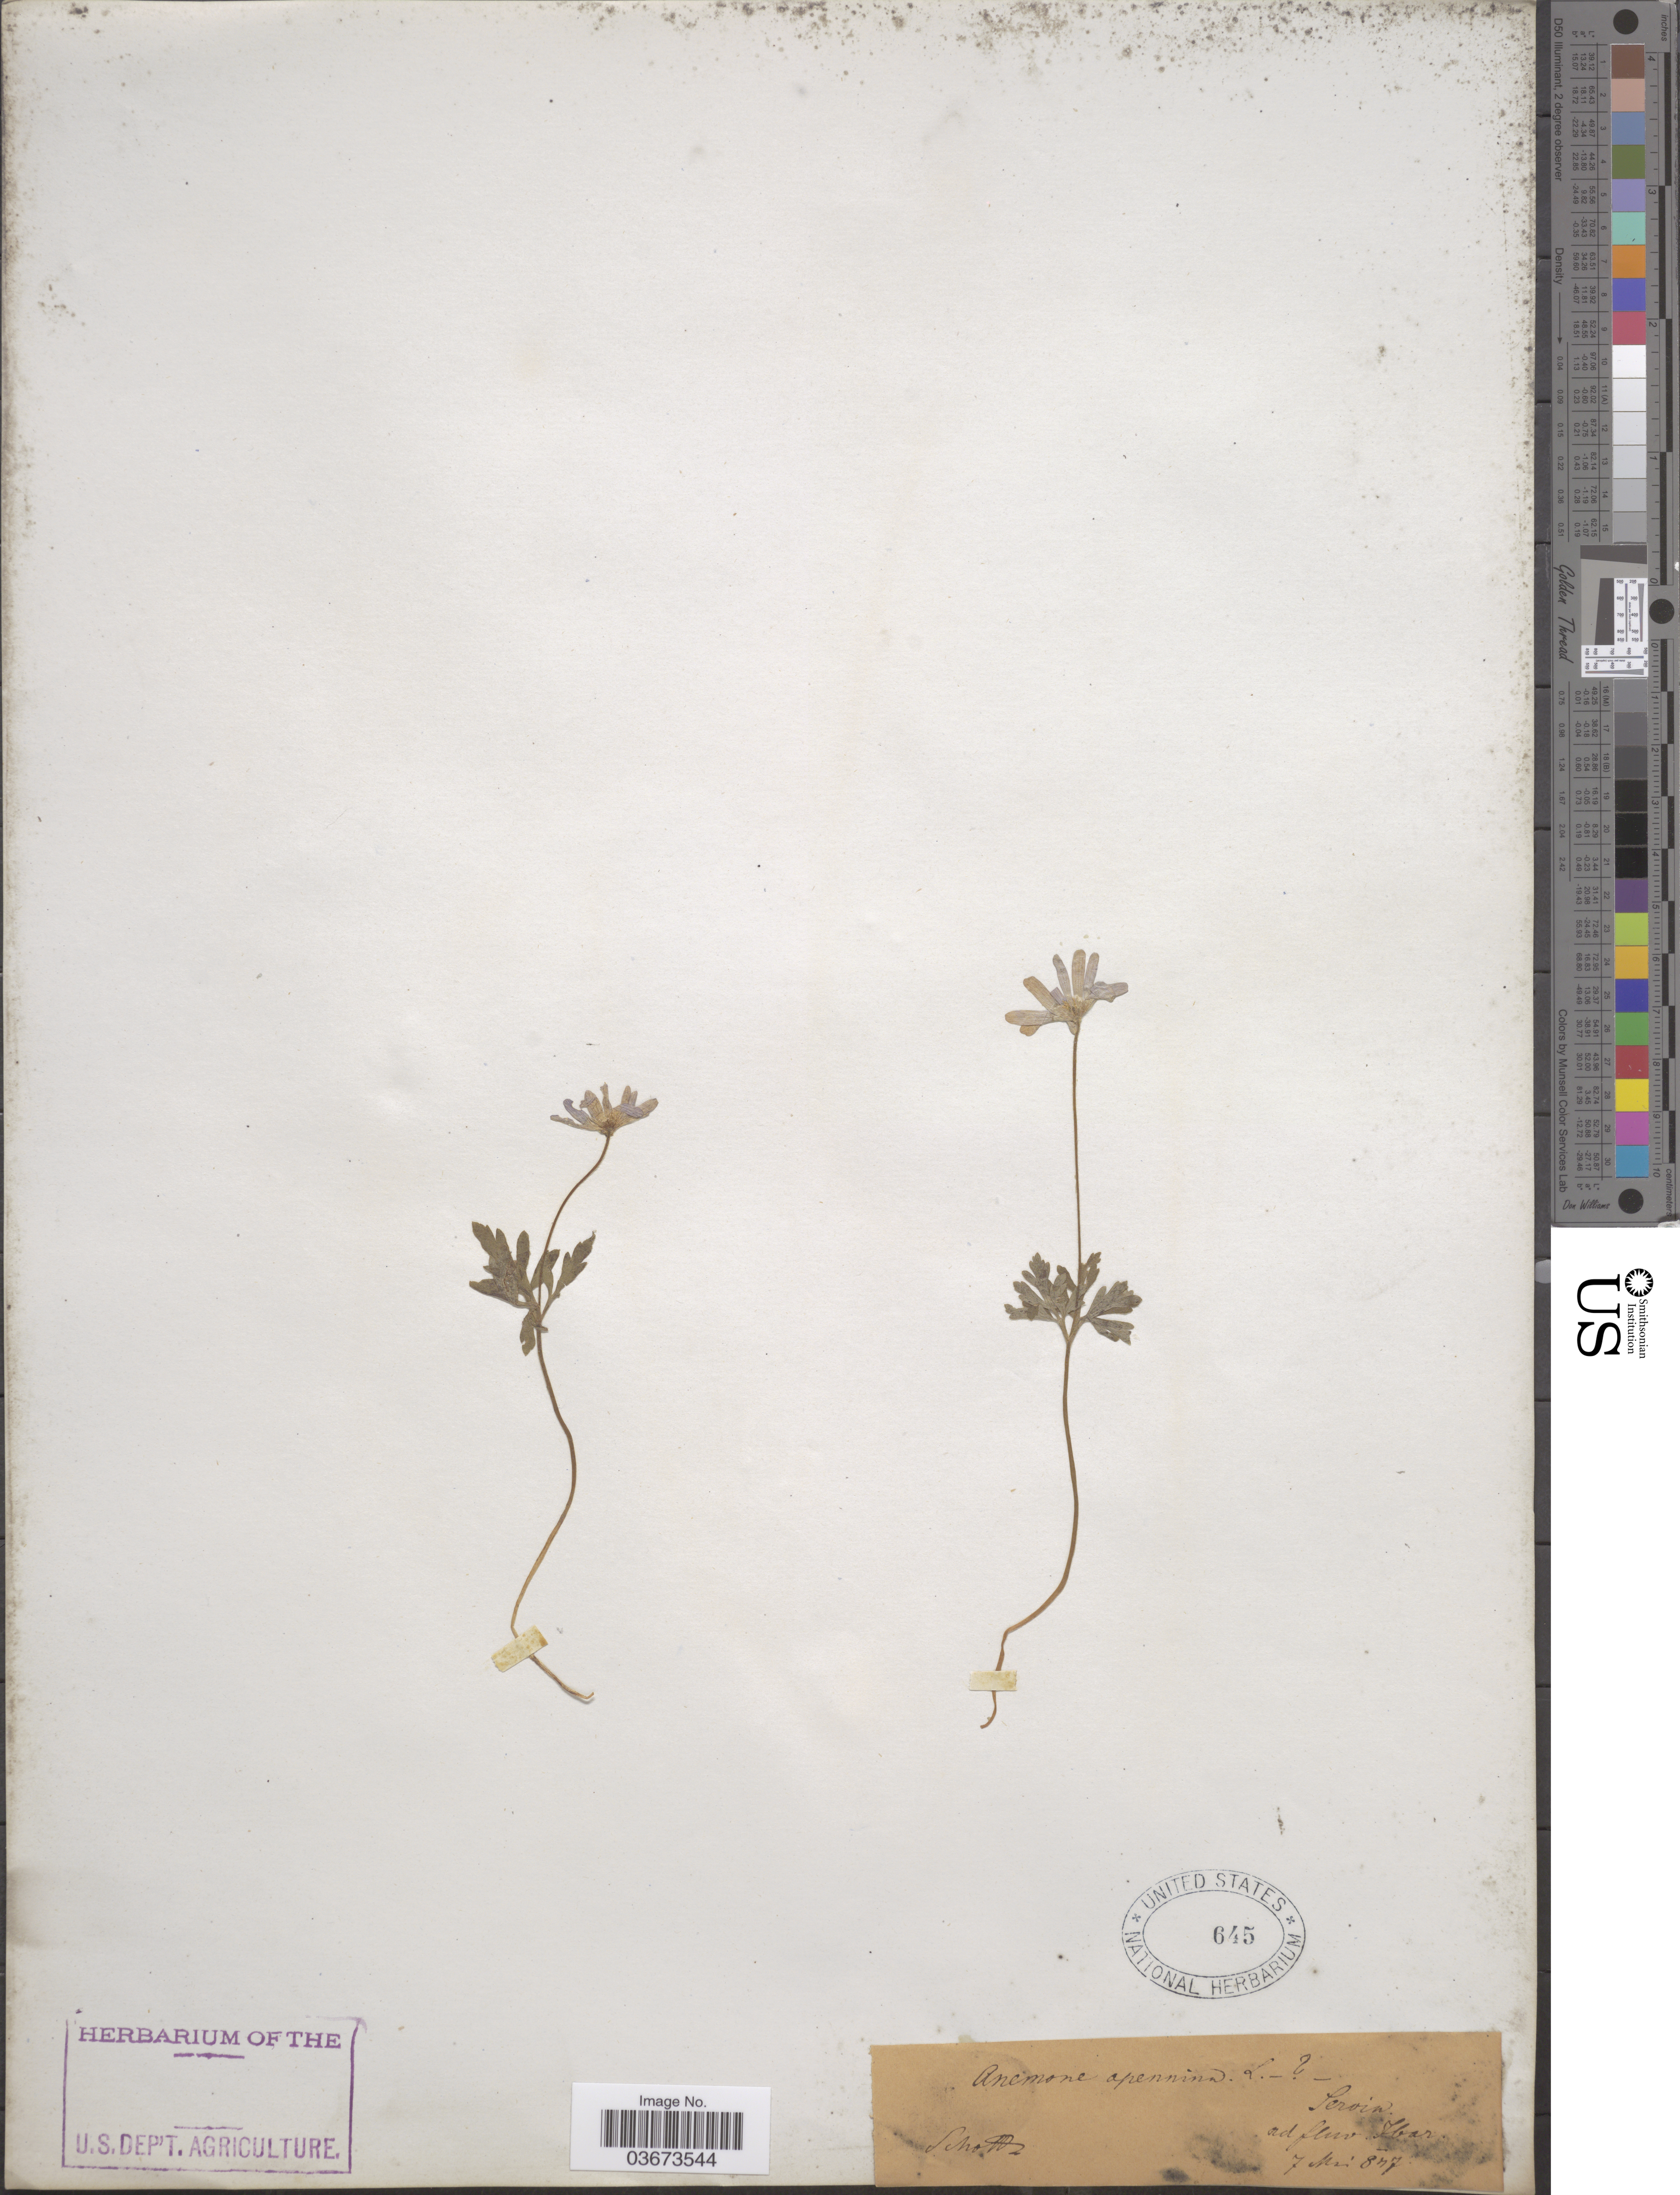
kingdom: Plantae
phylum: Tracheophyta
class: Magnoliopsida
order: Ranunculales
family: Ranunculaceae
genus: Anemone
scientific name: Anemone apennina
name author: L.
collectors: Schott, --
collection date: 1847-05-07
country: Serbia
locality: Servia, ad fluv. Ibar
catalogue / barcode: US 645